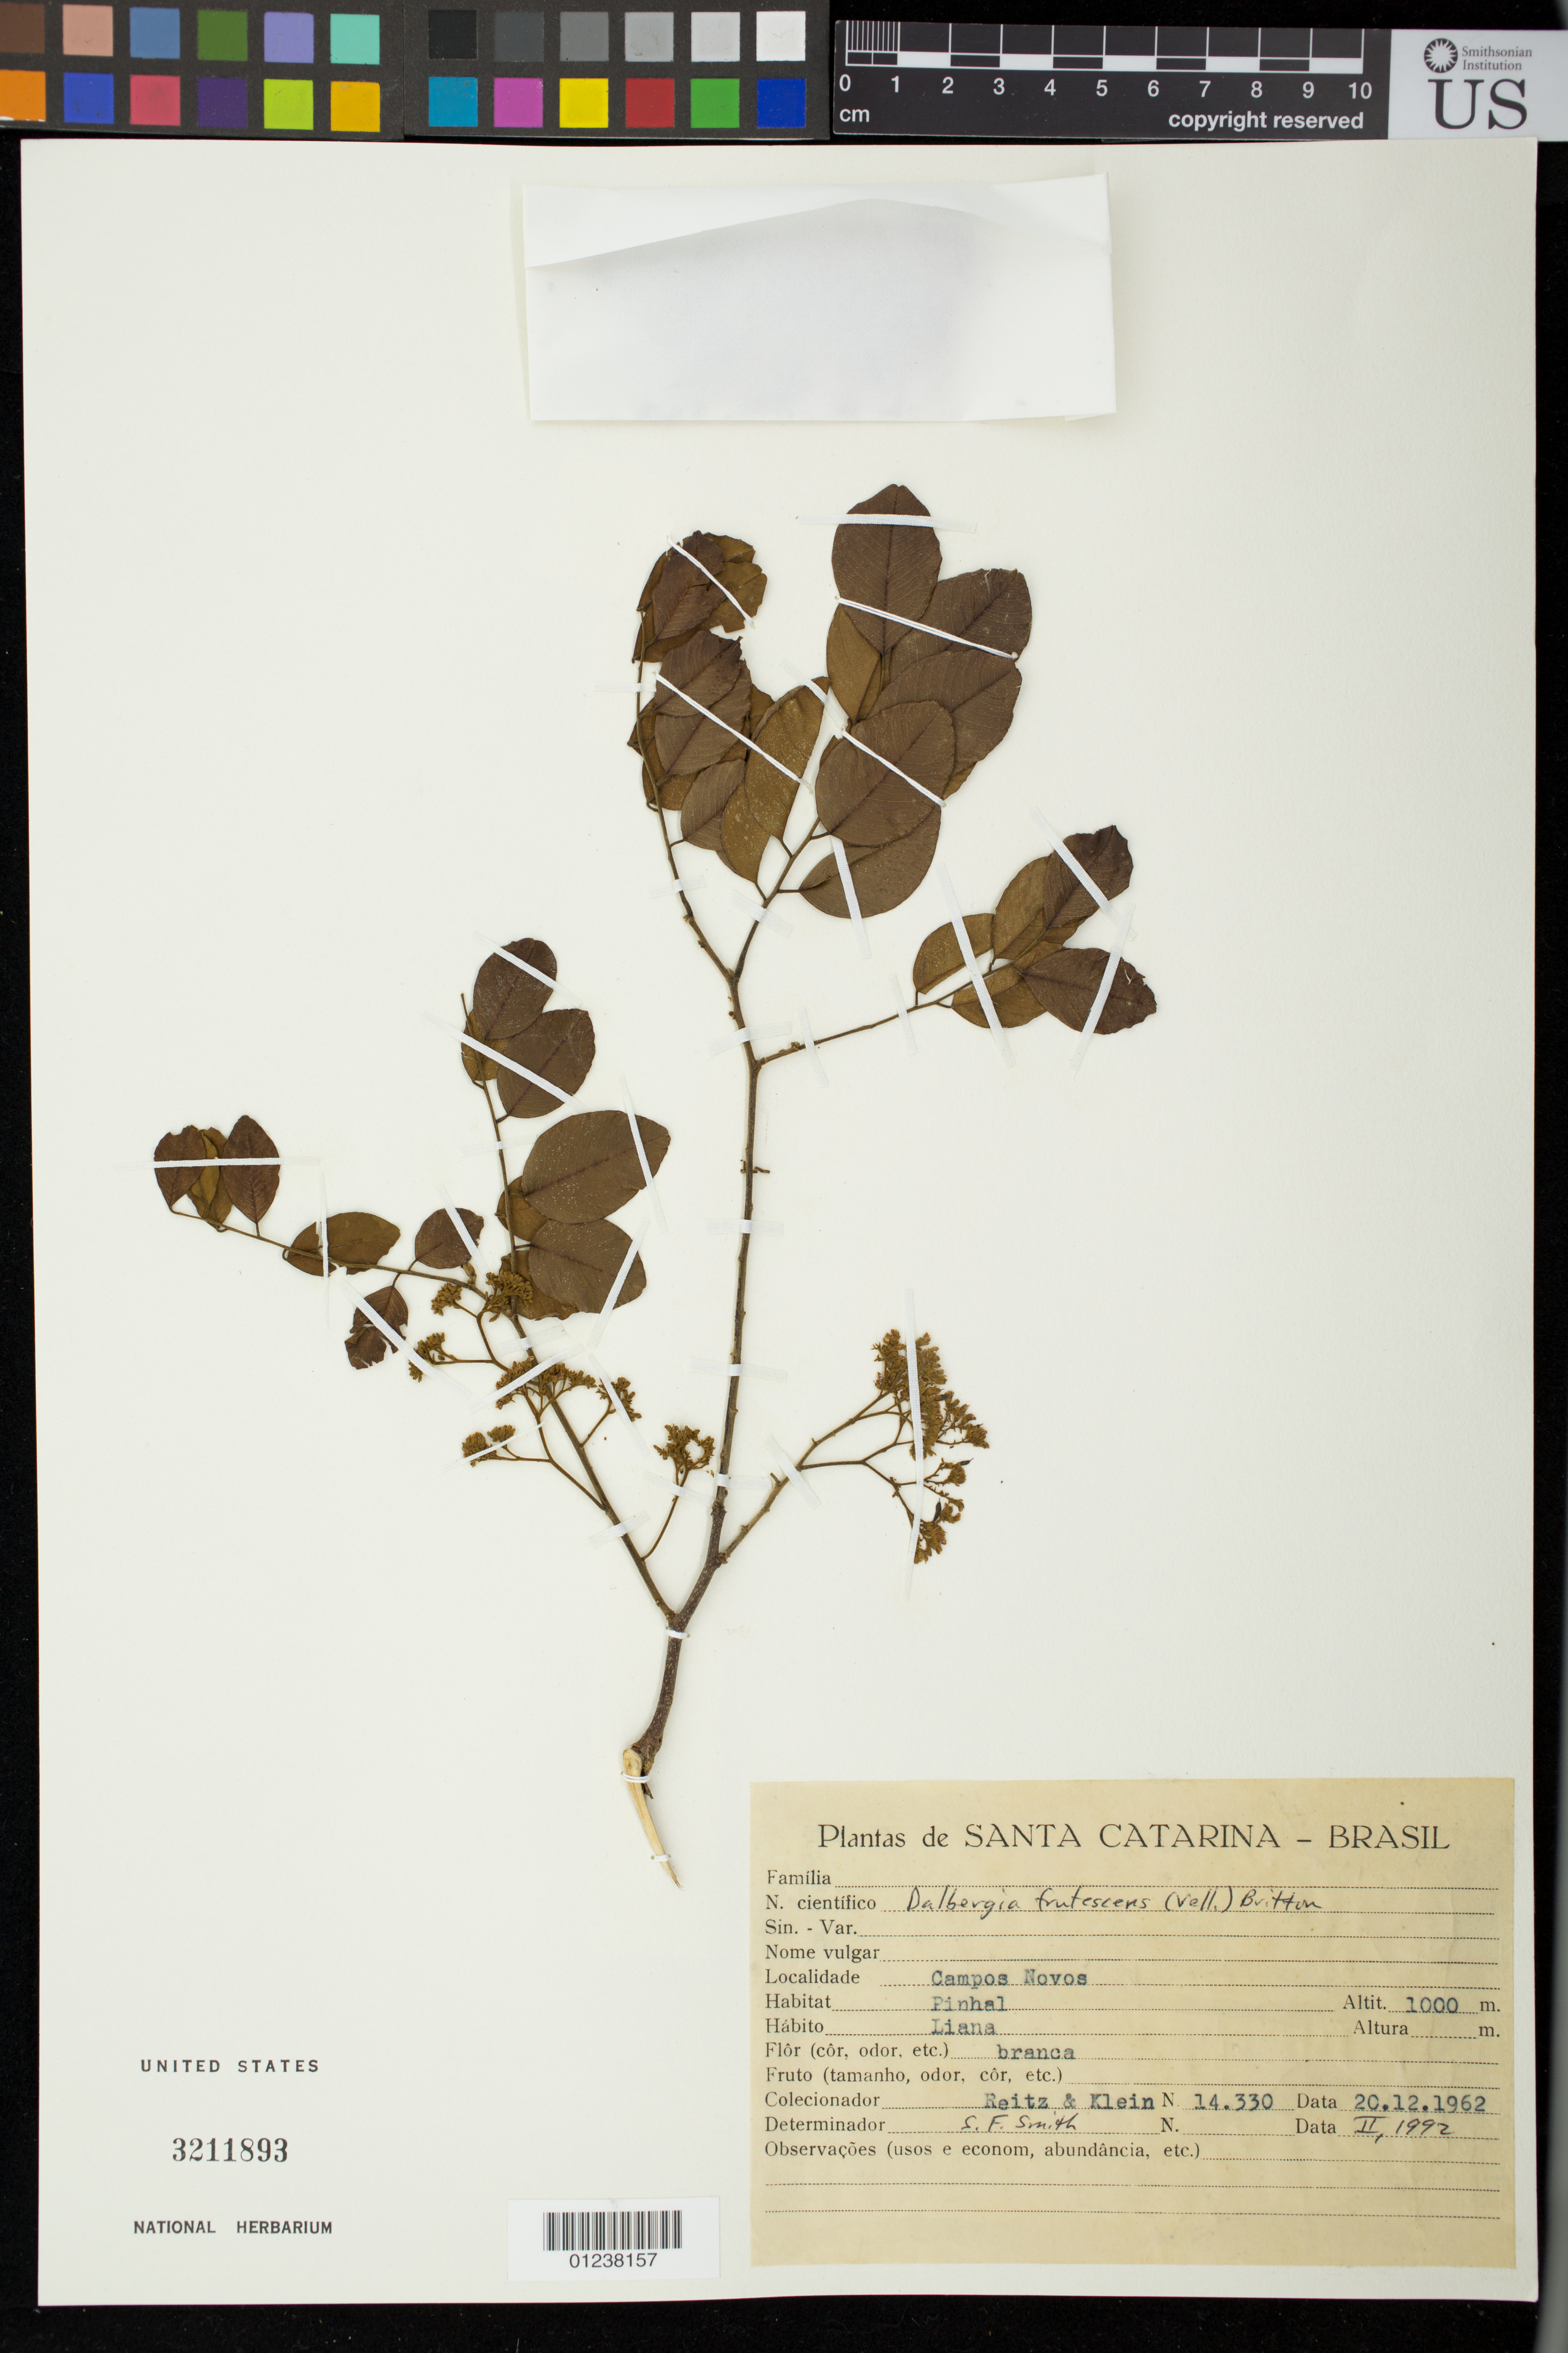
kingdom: Plantae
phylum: Tracheophyta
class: Magnoliopsida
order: Fabales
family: Fabaceae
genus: Dalbergia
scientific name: Dalbergia frutescens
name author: (Vell.) Britton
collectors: R. Reitz & R. M. Klein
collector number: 14330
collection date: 1962-12-20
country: Brazil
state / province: Santa Catarina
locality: Campos Novos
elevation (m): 1000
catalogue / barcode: US 3211893